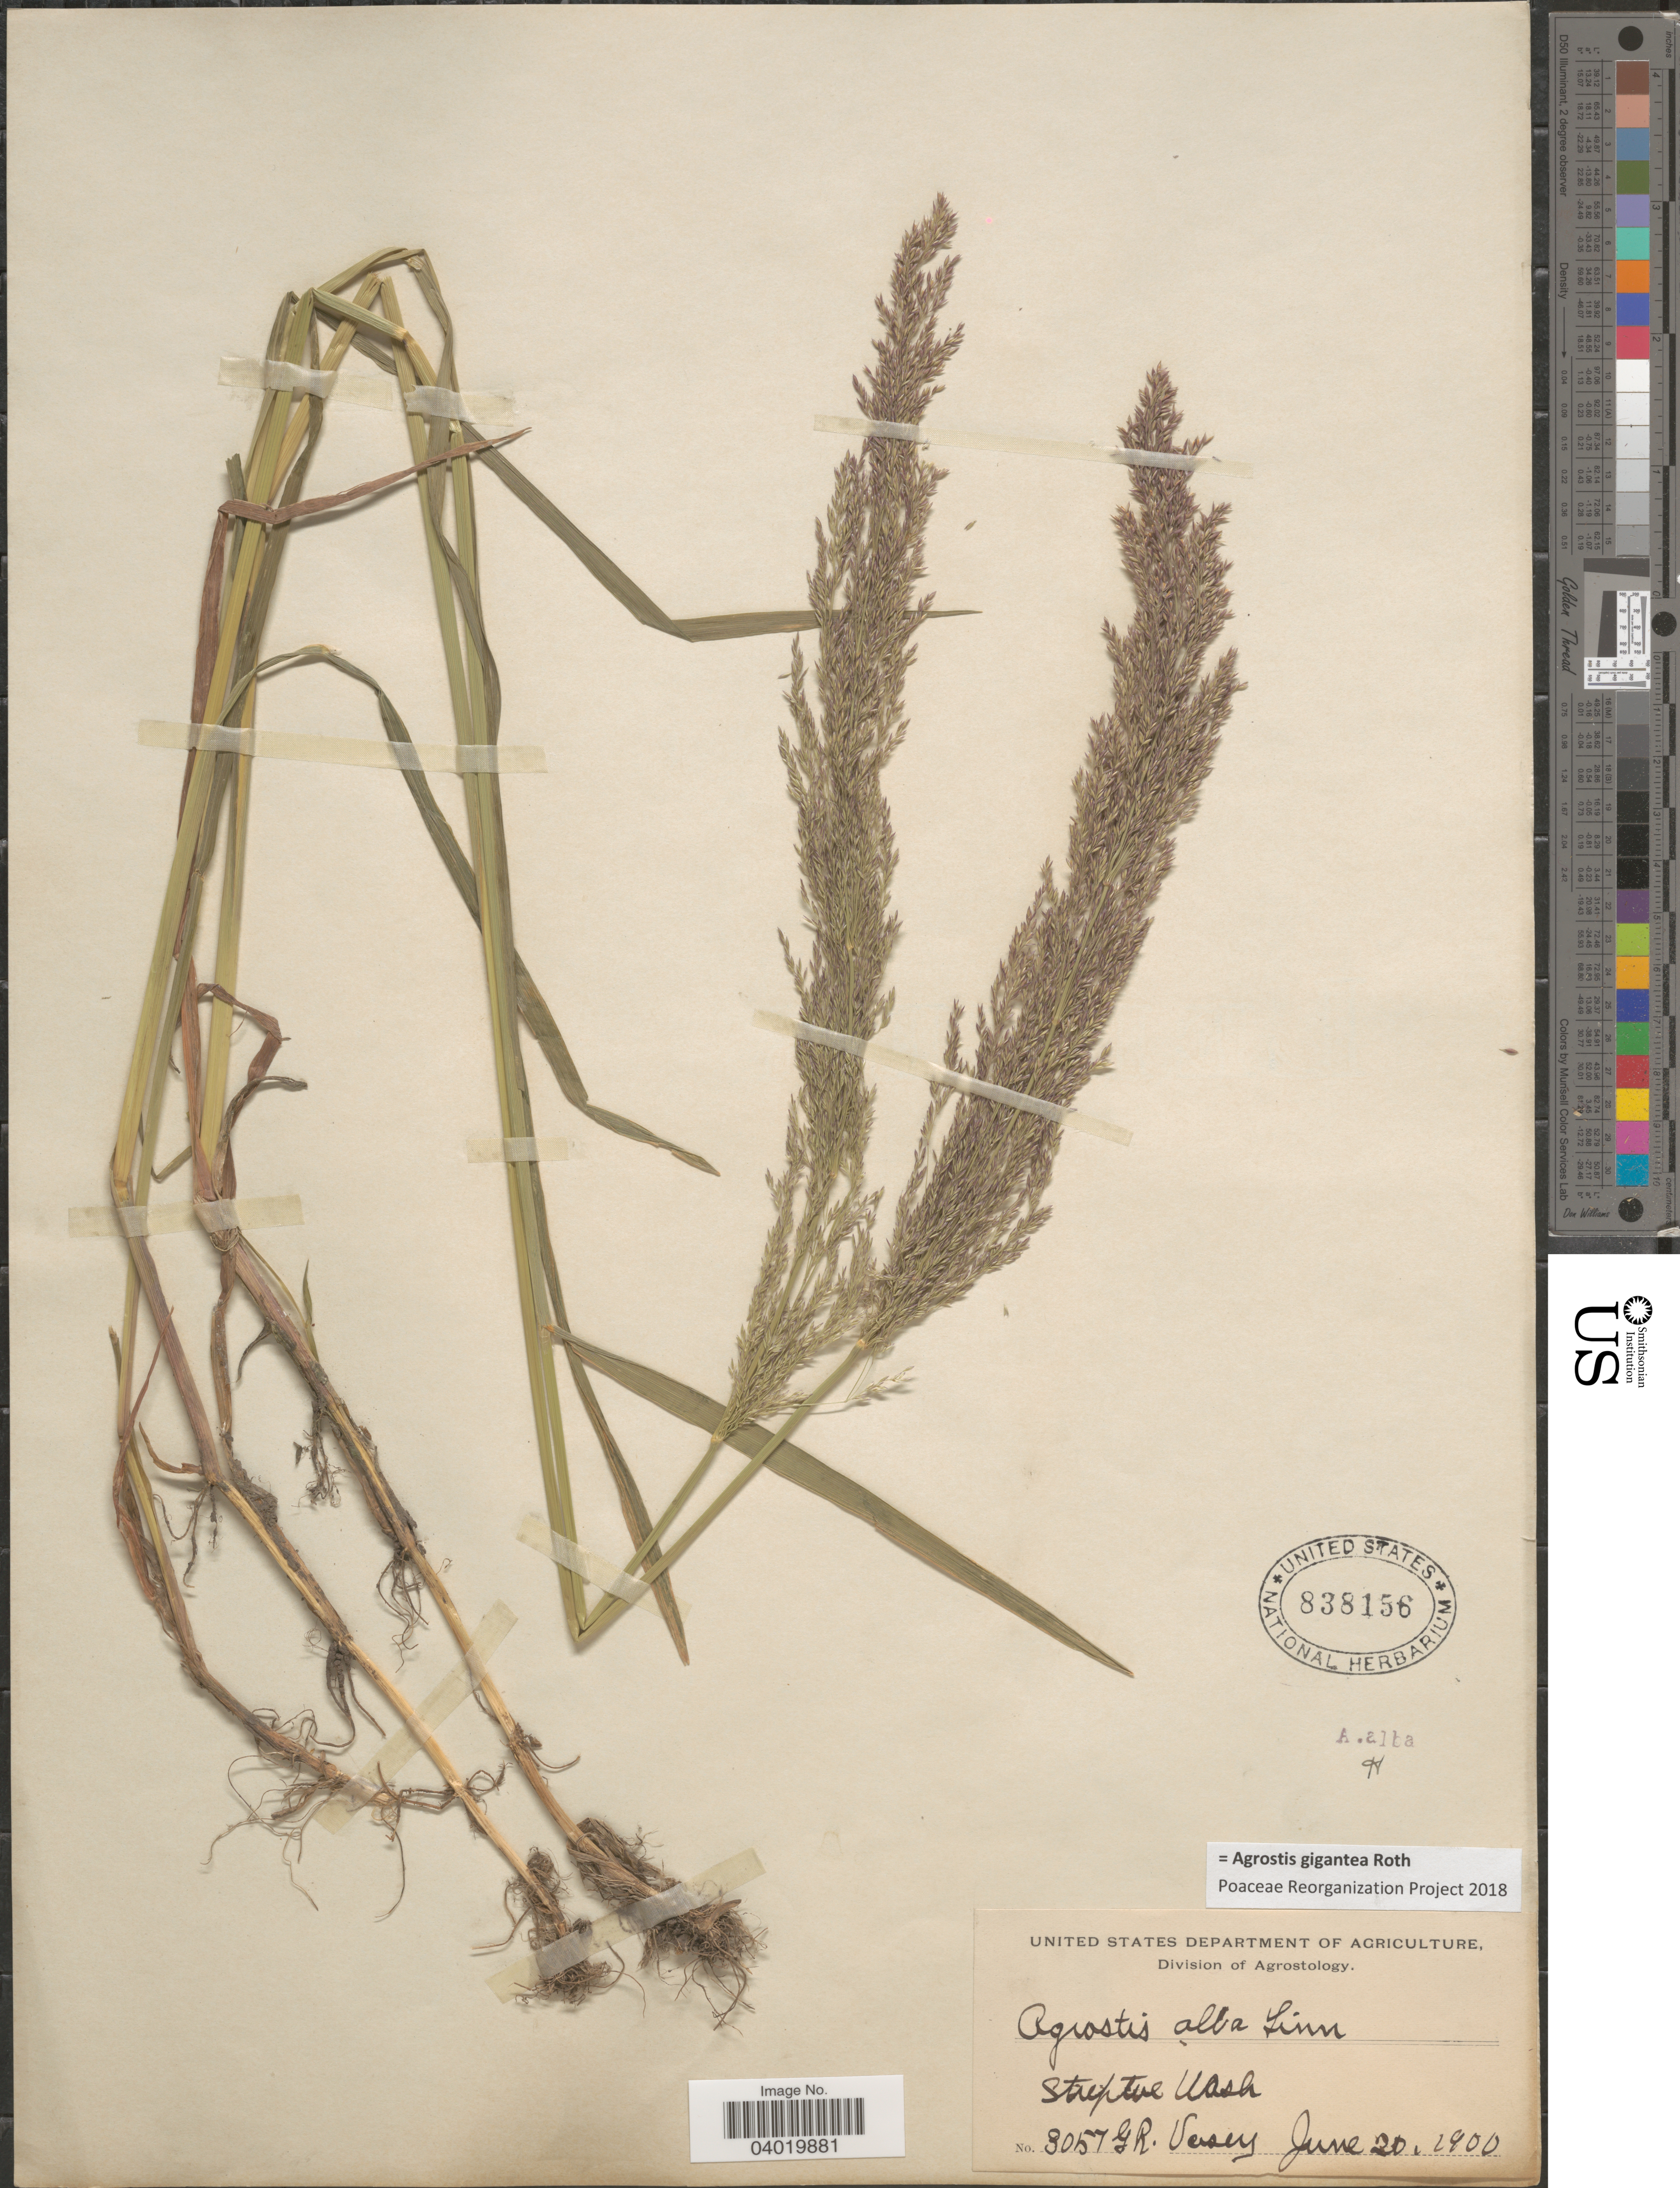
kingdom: Plantae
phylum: Tracheophyta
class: Liliopsida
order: Poales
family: Poaceae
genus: Agrostis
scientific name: Agrostis gigantea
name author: Roth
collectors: G. R. Vasey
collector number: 3057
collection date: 1900-06-20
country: United States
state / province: Washington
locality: Steptoe.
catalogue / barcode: US 838156